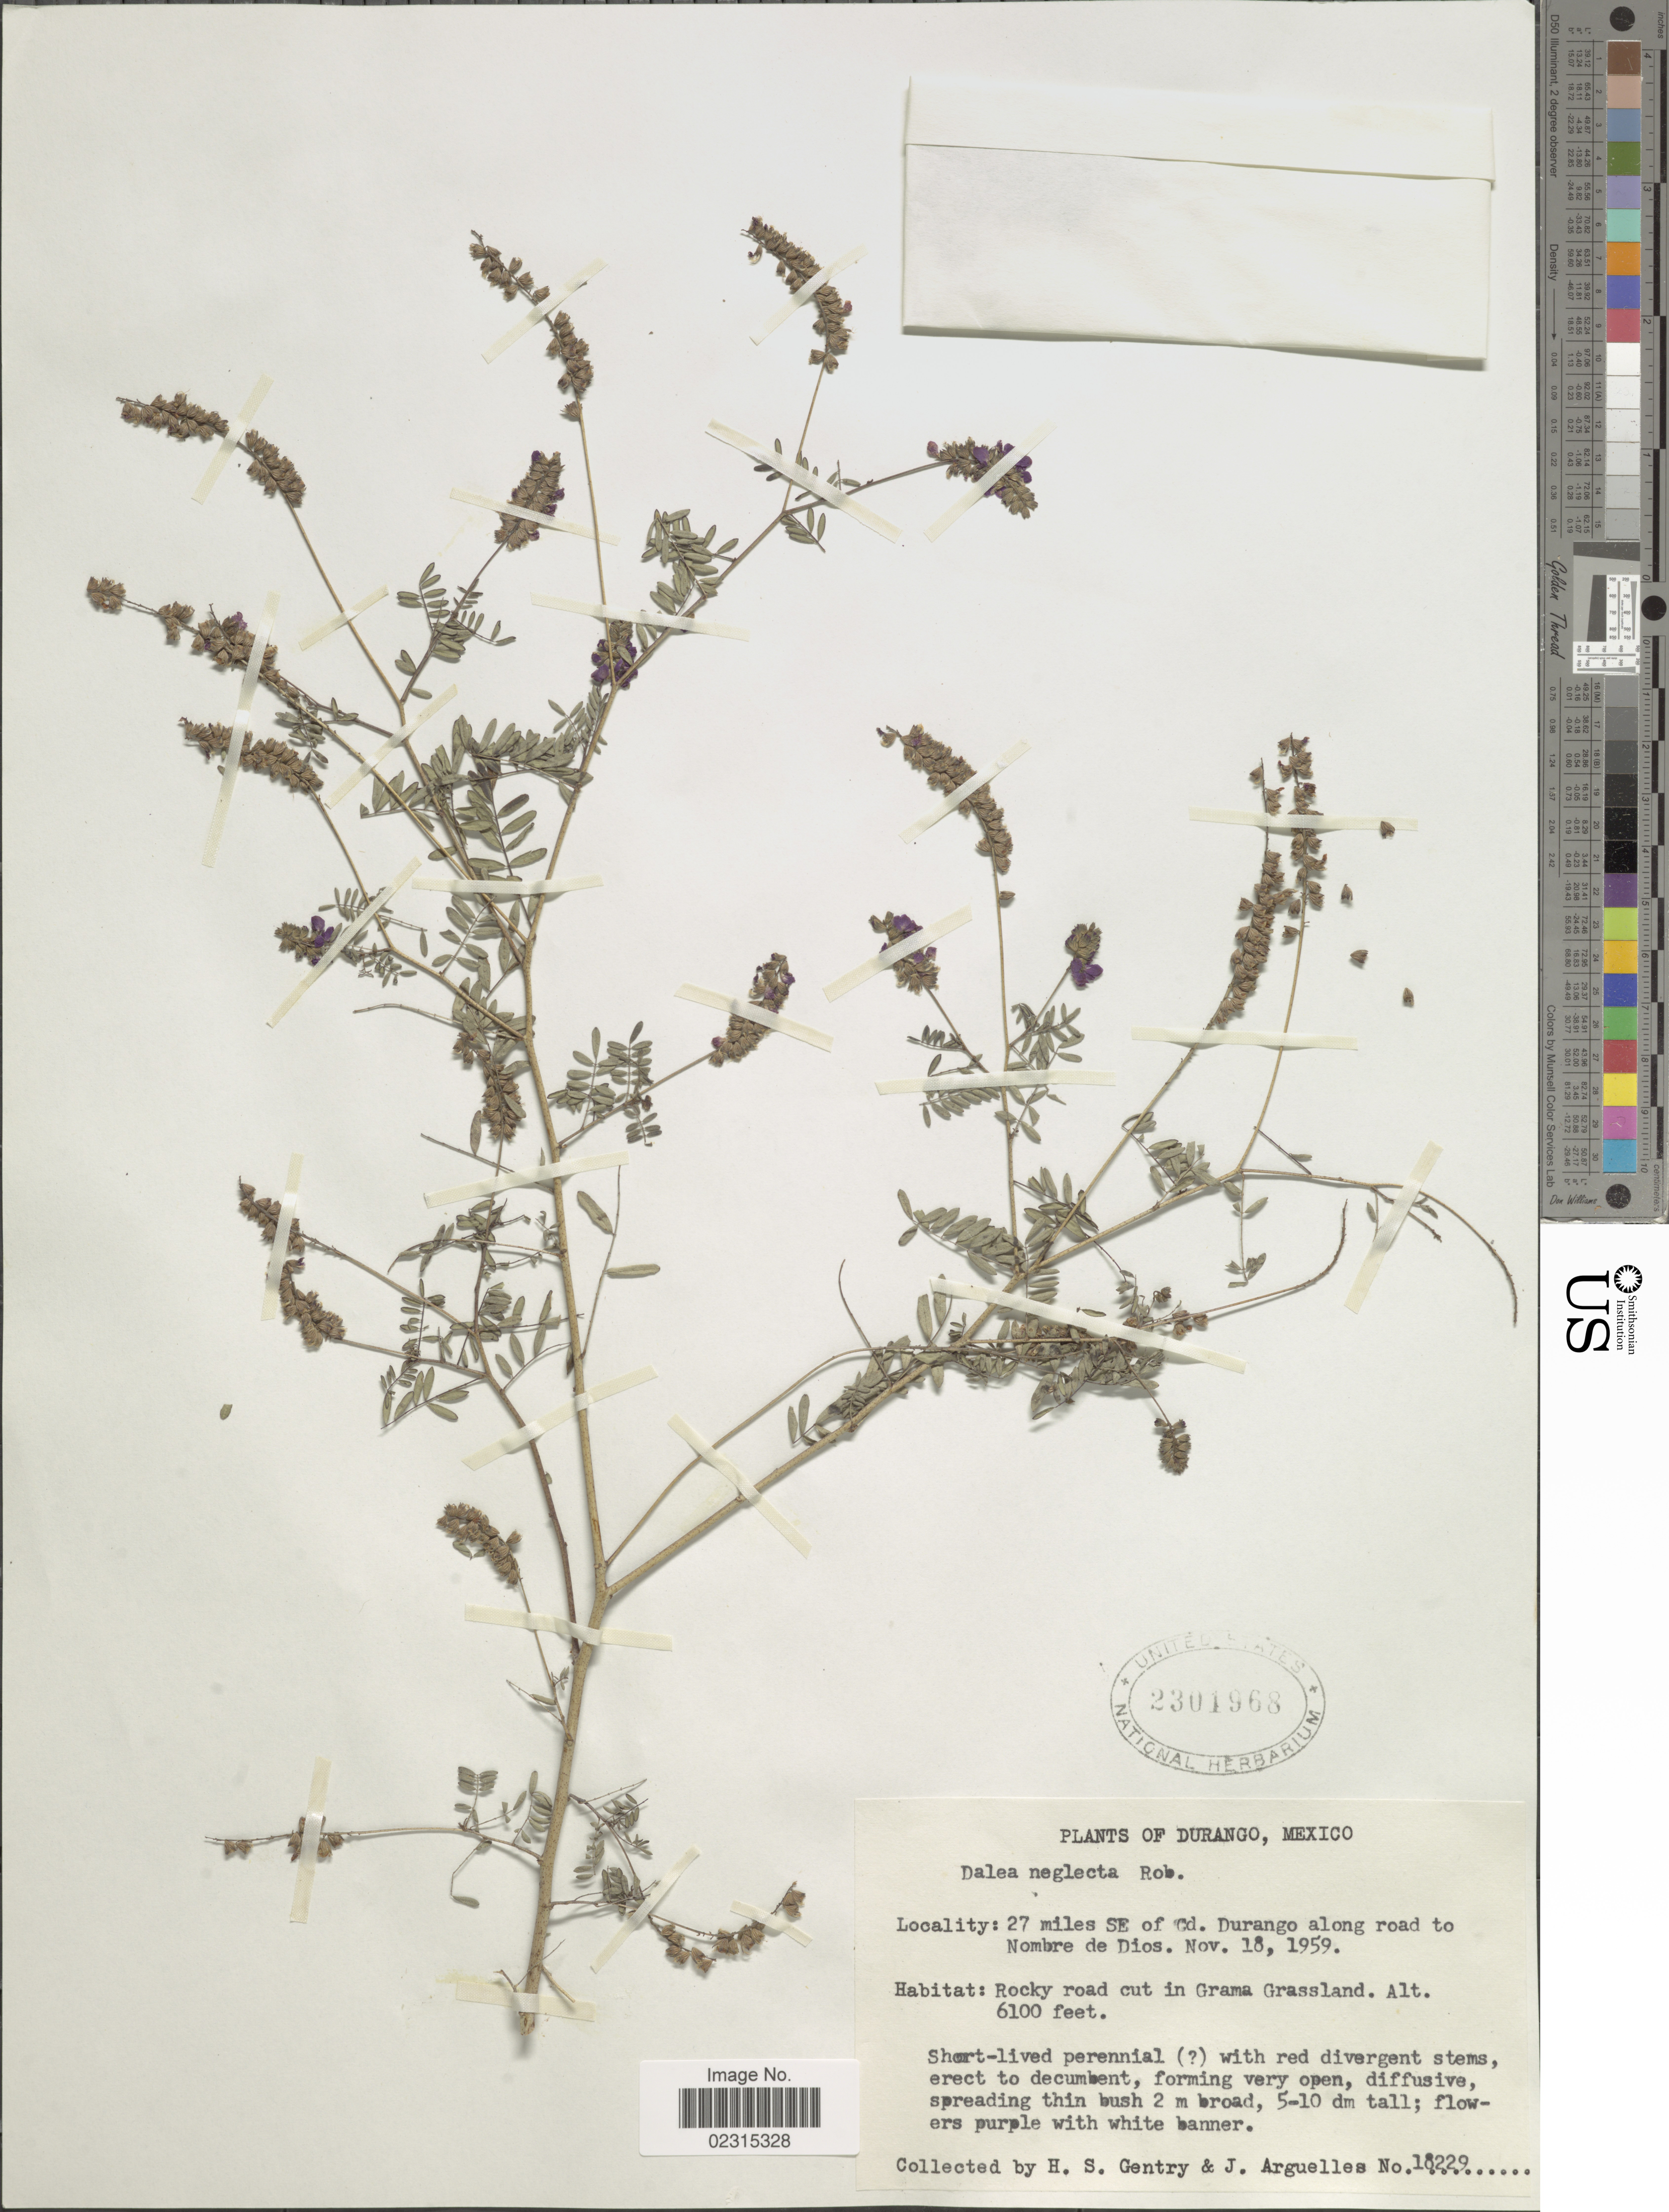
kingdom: Plantae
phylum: Tracheophyta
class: Magnoliopsida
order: Fabales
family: Fabaceae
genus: Marina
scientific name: Marina neglecta var. neglecta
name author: (B.L. Rob.) Barneby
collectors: H. S. Gentry & J. Arguelles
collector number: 18229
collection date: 1959-11-18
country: Mexico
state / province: Durango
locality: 27 miles SE of Cd. Durango along road to Nombre de Dios. Rocky road cut in Grama Grassland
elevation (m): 1859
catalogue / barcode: US 2301968